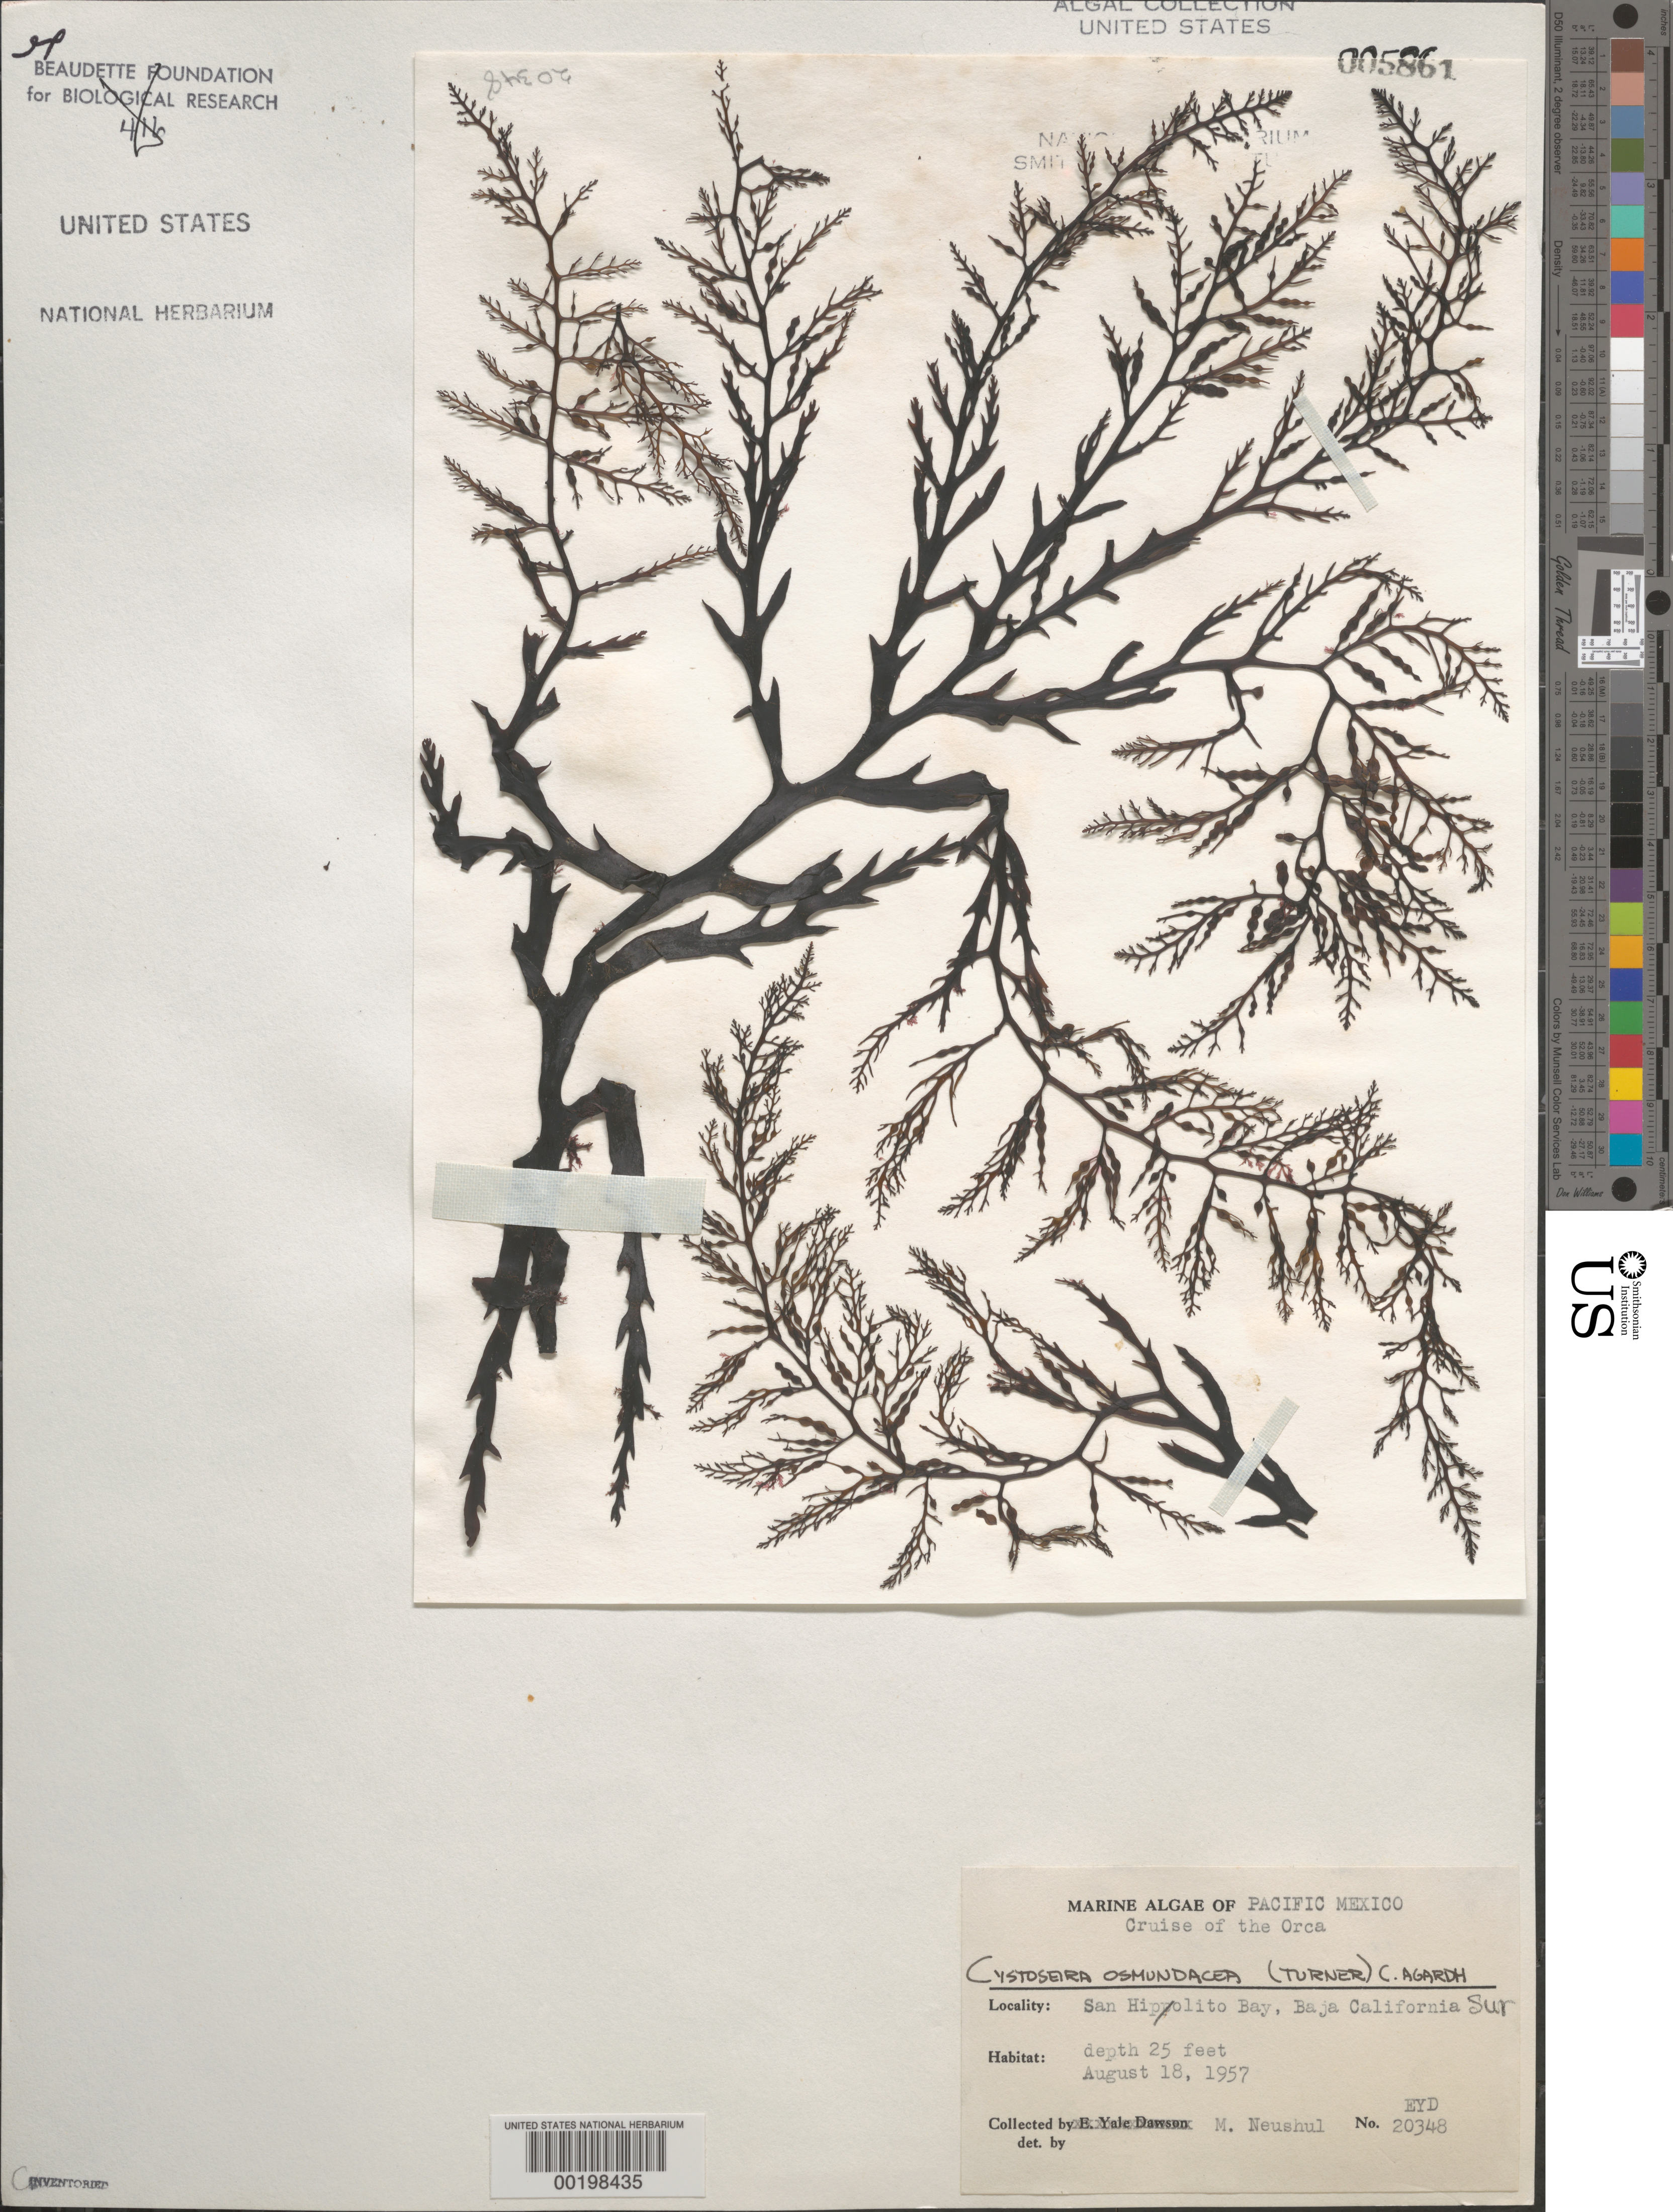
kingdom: Chromista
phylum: Ochrophyta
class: Phaeophyceae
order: Fucales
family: Sargassaceae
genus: Cystoseira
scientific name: Cystoseira osmundacea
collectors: M. Neushul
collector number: EYD 20348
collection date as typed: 18 Aug 1957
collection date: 1957-08-18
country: Mexico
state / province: Baja California Sur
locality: Bahia San Hipolito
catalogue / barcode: US 5861